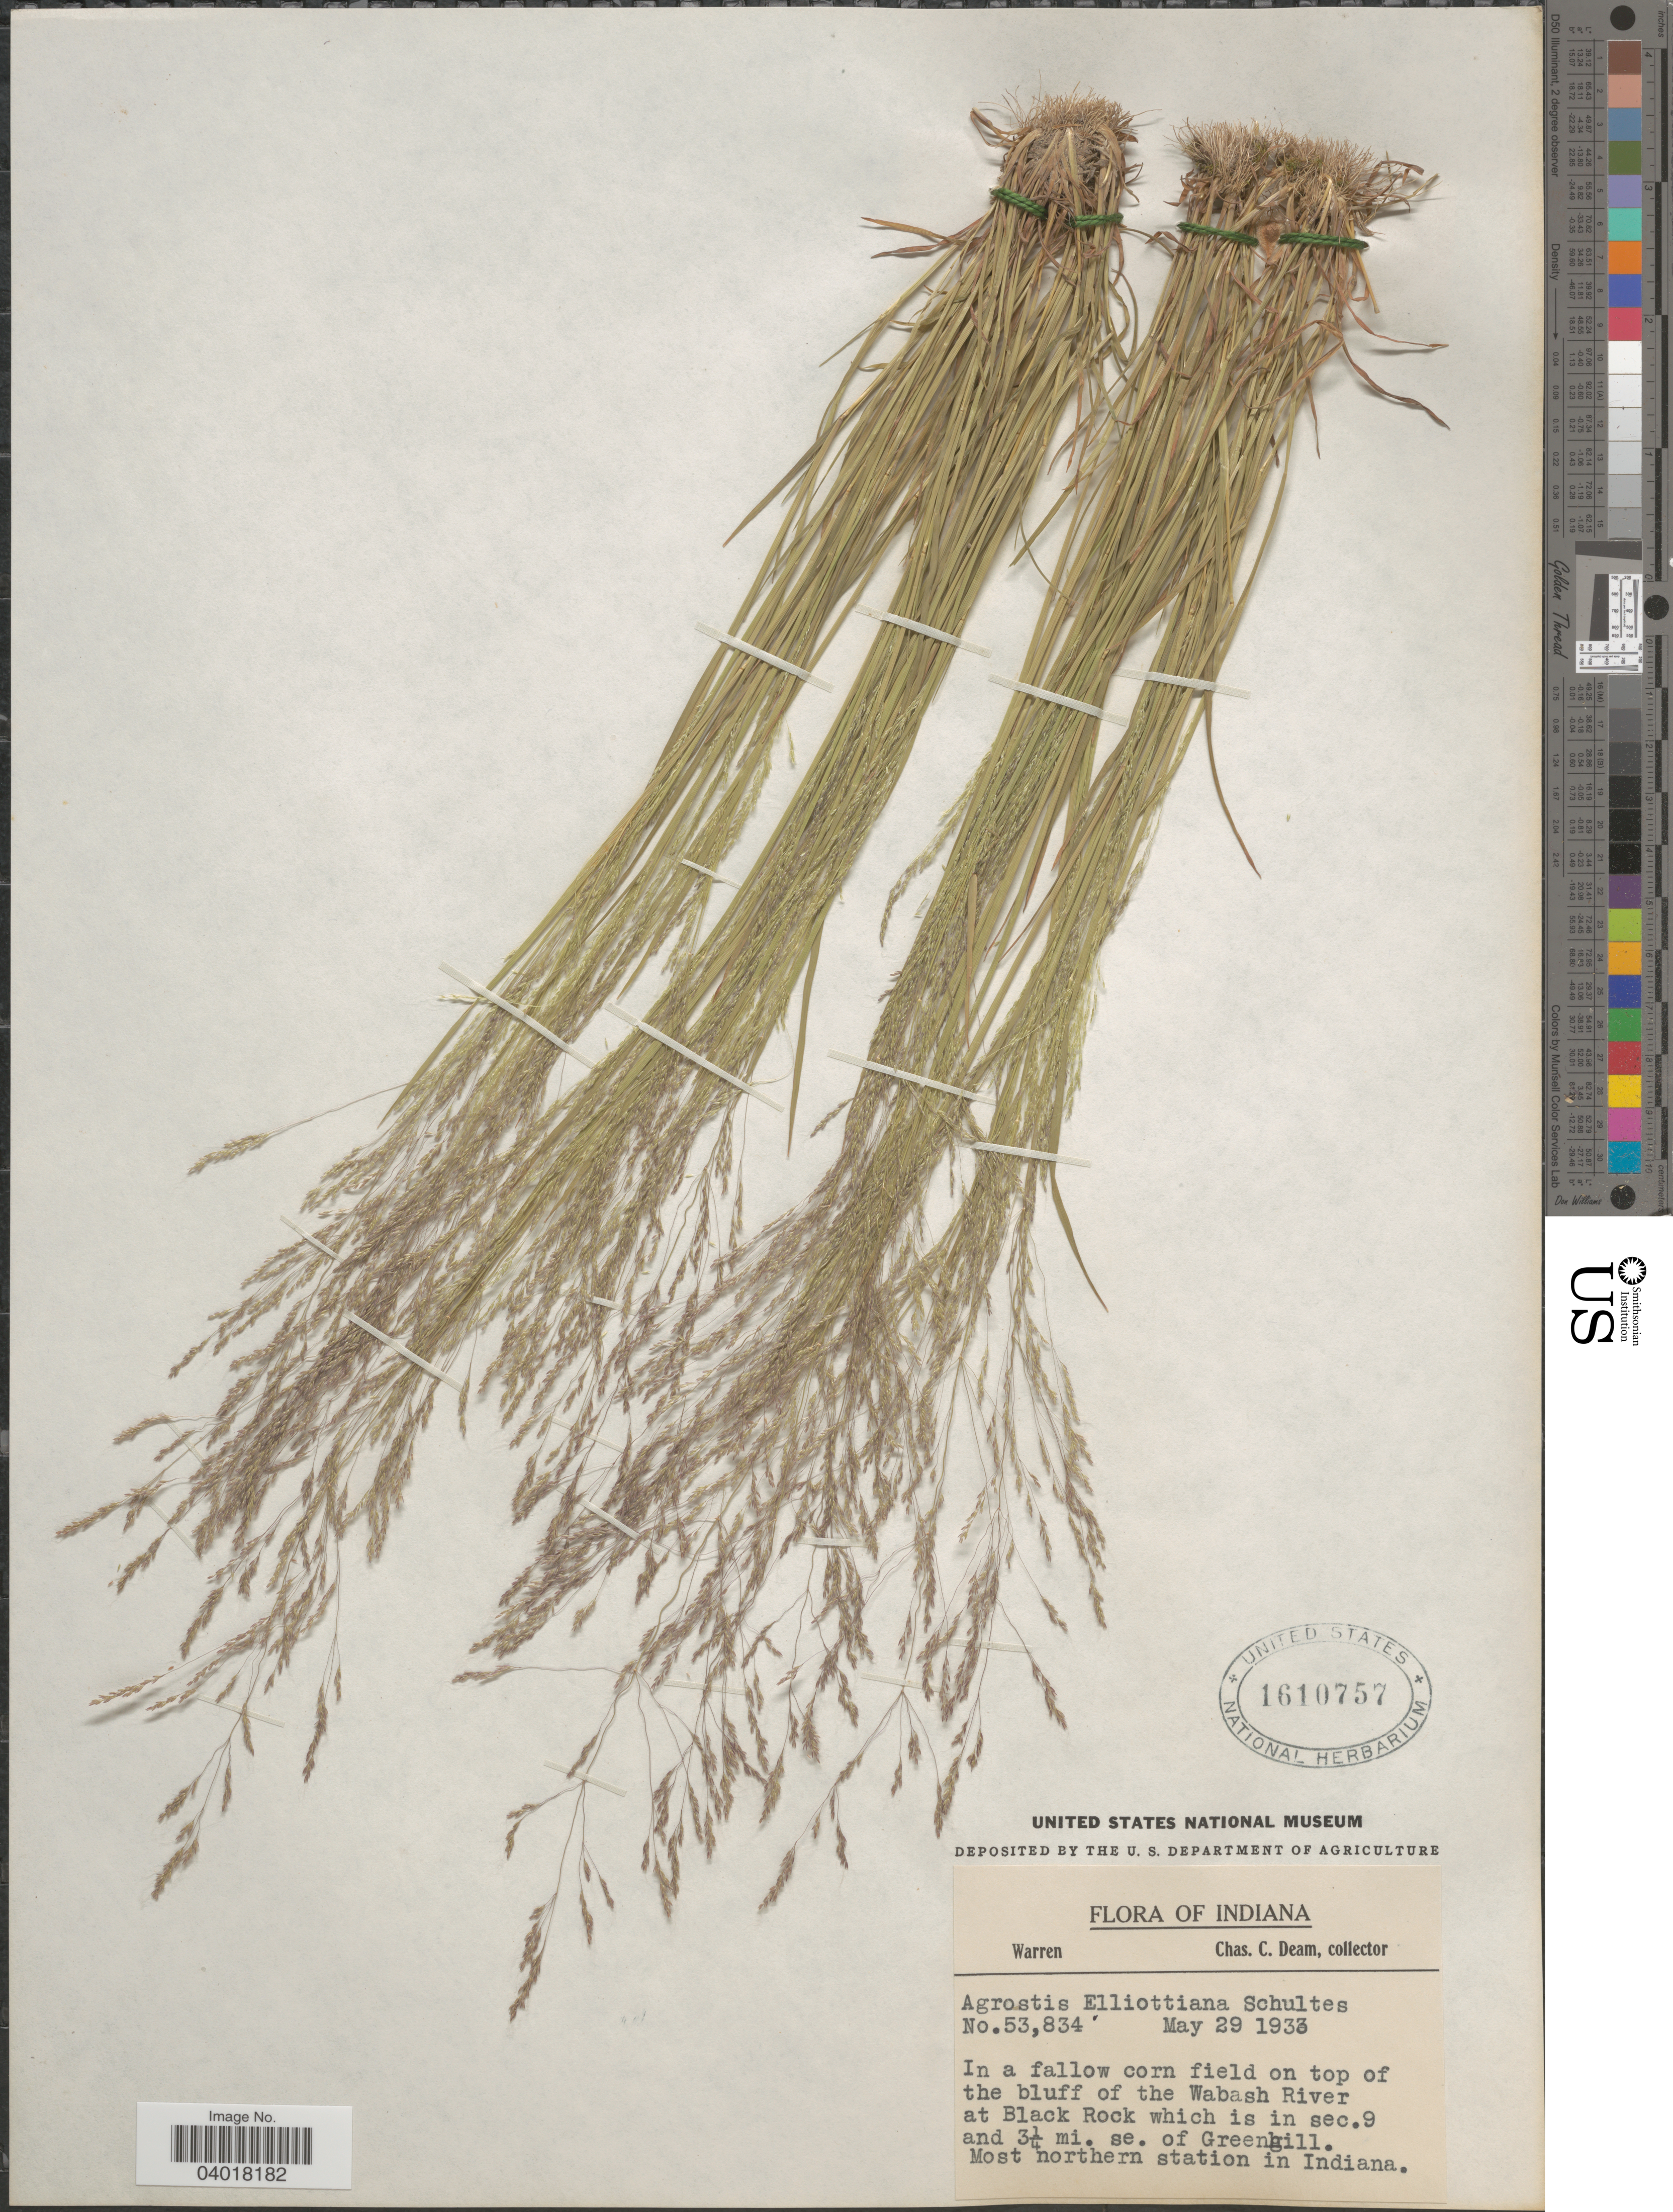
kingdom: Plantae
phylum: Tracheophyta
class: Liliopsida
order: Poales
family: Poaceae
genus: Agrostis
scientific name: Agrostis elliottiana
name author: Schult.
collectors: C. C. Deam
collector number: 53834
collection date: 1933-05-29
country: United States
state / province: Indiana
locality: Warren. In a fallow corn field on top of the bluff of the Wabash River at Black Rock which is in sec. 9 and 3¼ mi. se. of Greenhill. Most northern station in Indiana.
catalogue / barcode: US 1610757